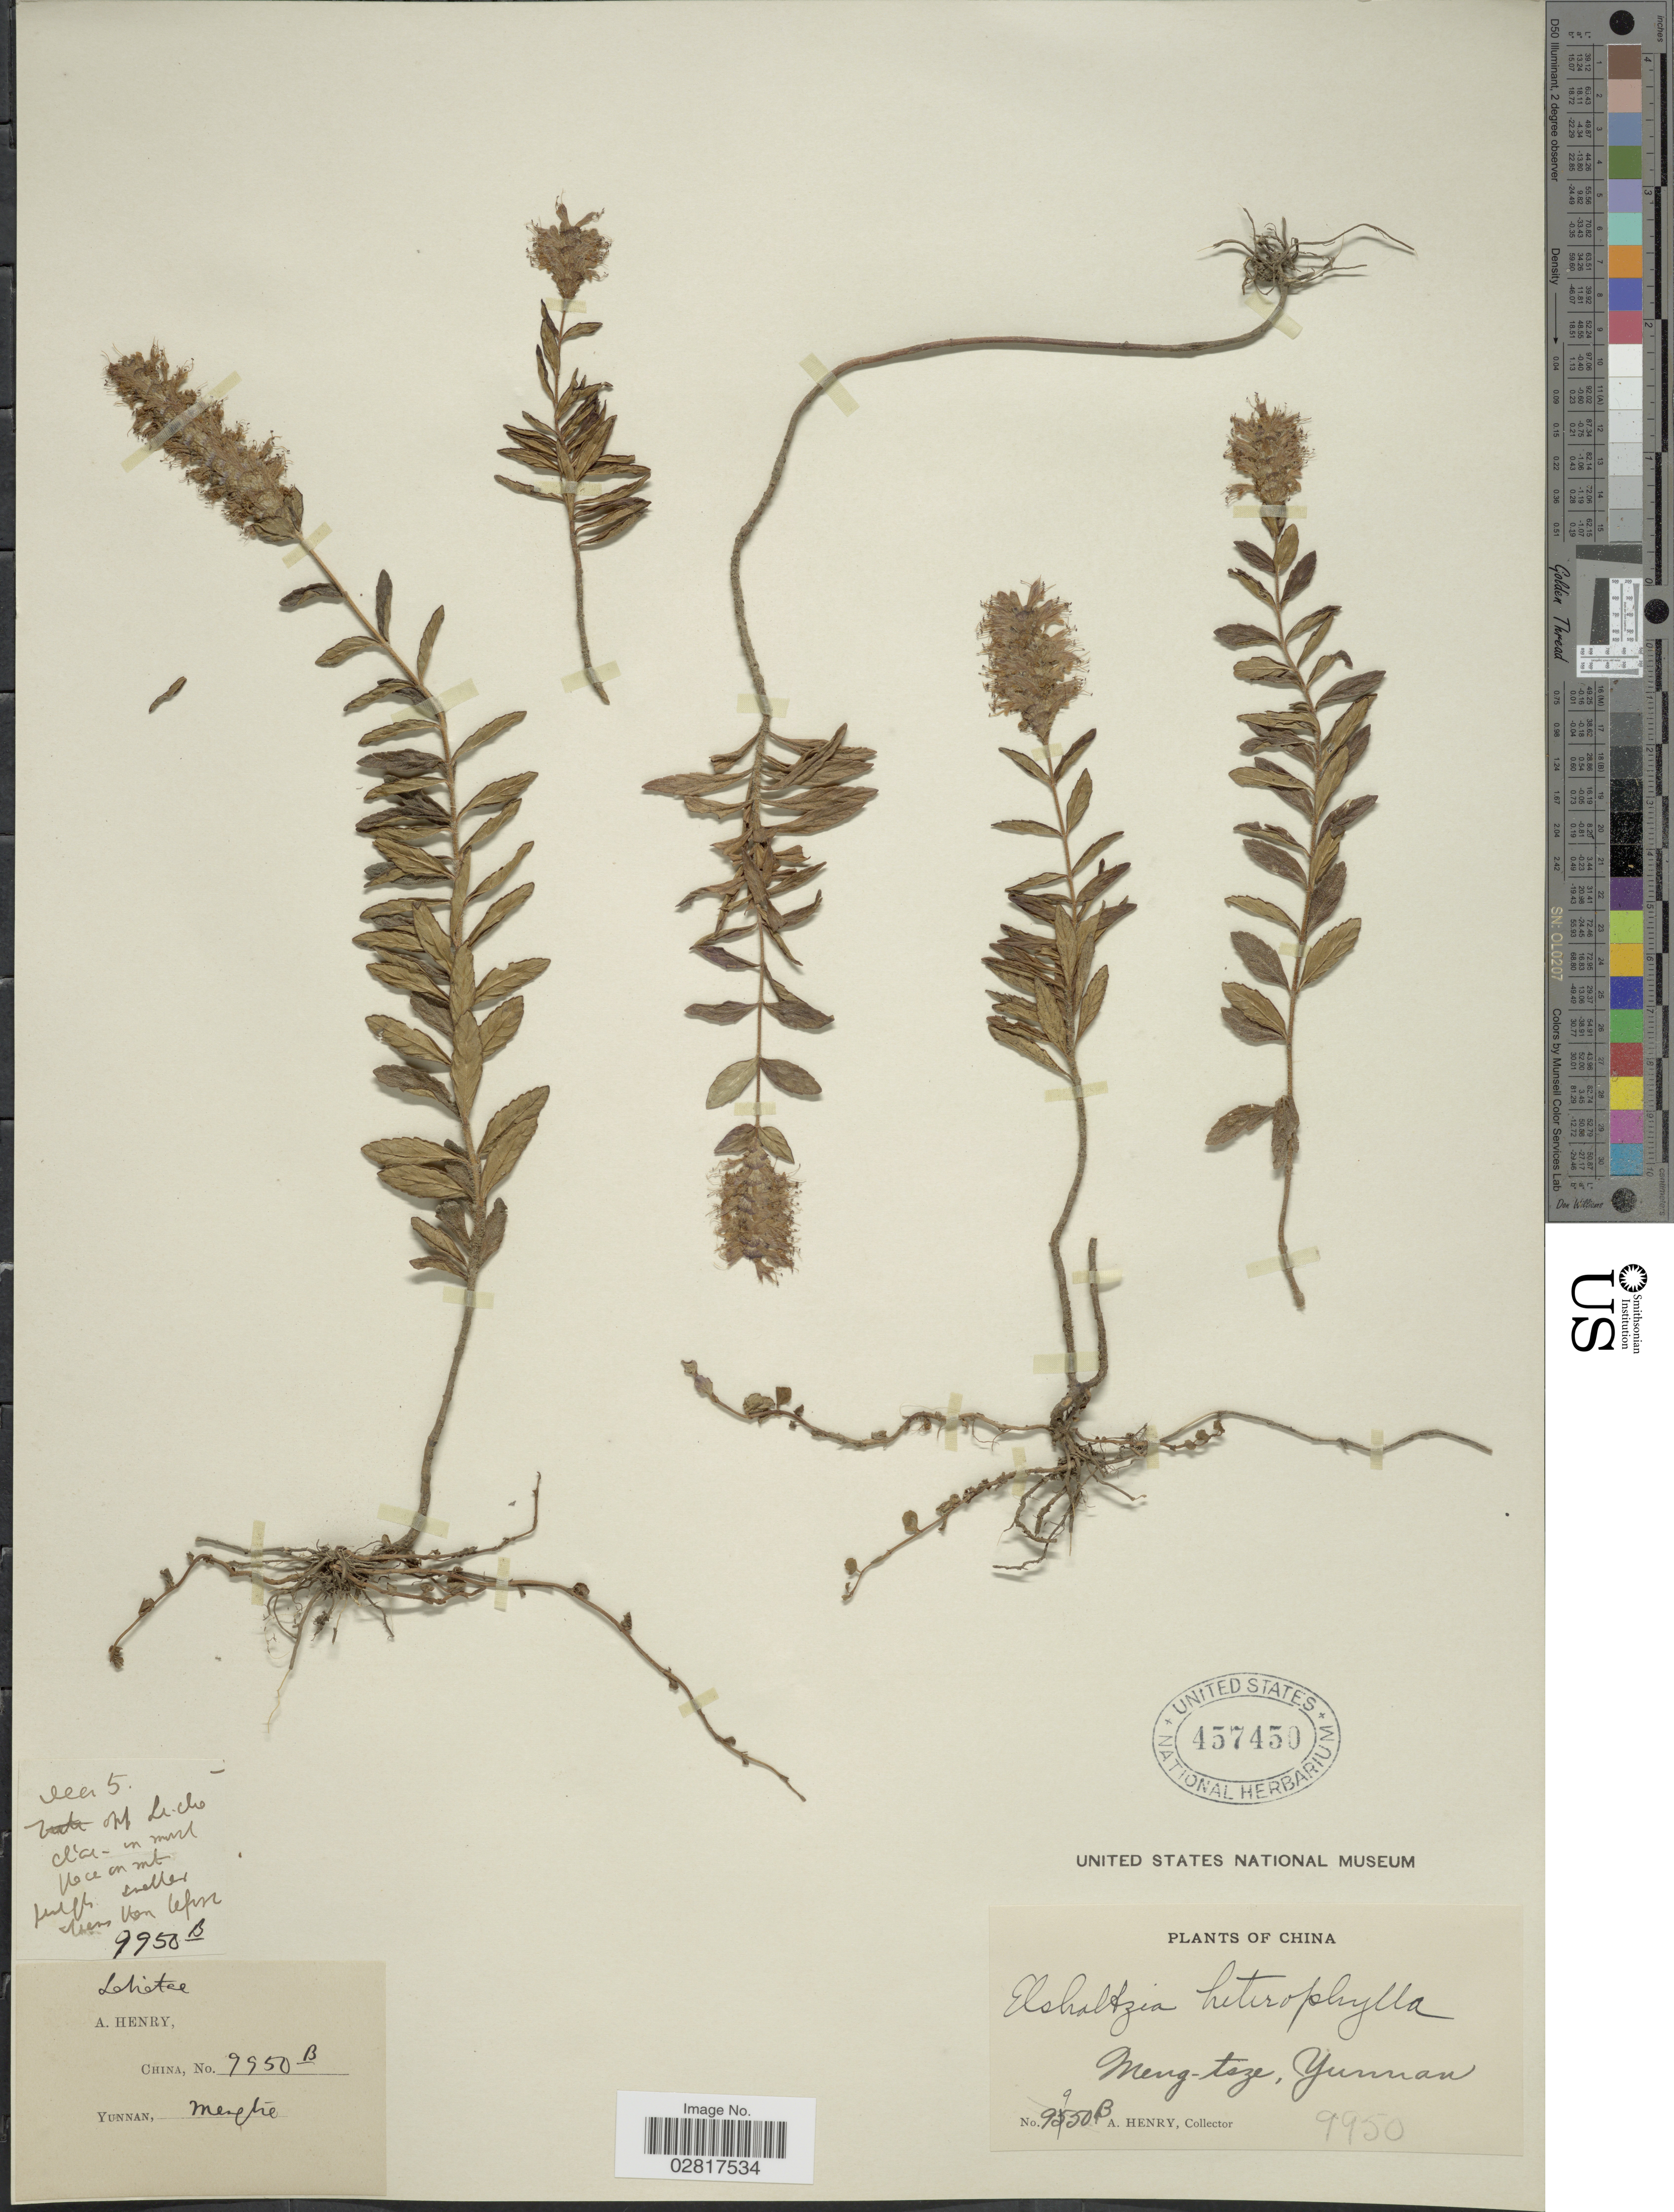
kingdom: Plantae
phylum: Tracheophyta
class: Magnoliopsida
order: Lamiales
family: Lamiaceae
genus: Elsholtzia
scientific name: Elsholtzia heterophylla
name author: Diels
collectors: A. Henry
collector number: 9950 B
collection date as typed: Transcribed d/m/y: /5/5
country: China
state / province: Yunnan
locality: Meng-tsze.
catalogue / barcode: US 457450